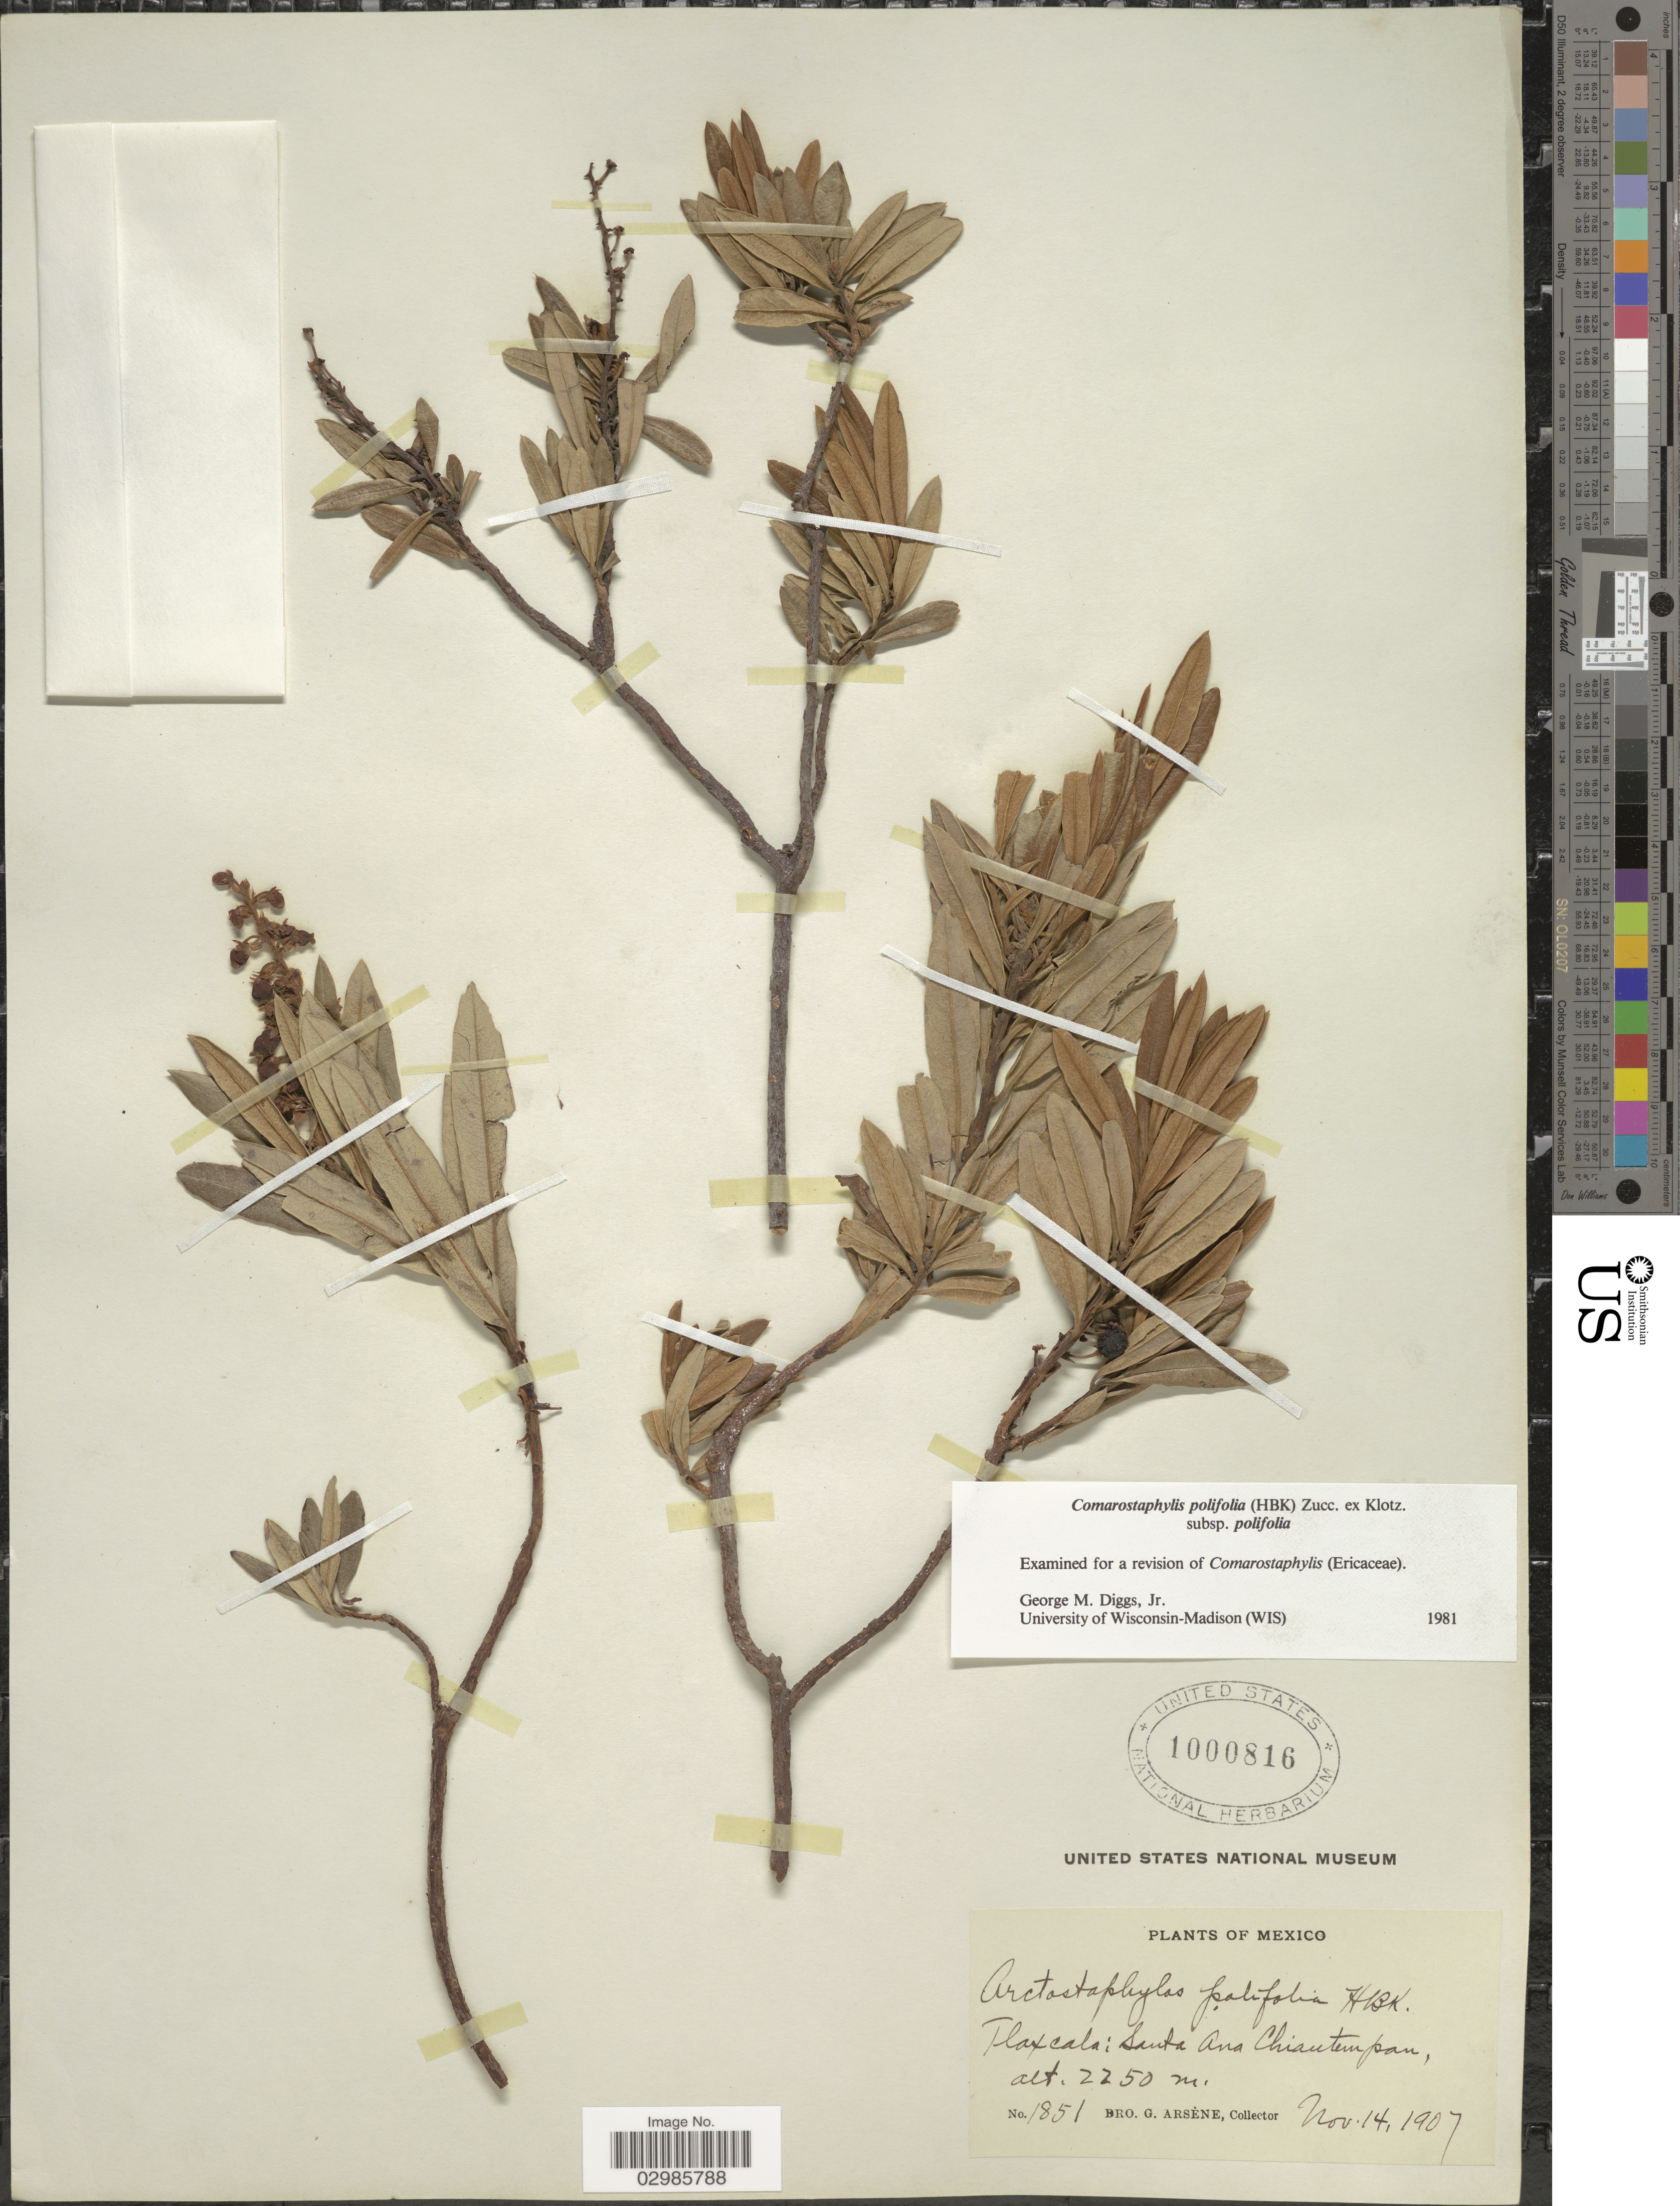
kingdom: Plantae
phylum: Tracheophyta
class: Magnoliopsida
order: Ericales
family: Ericaceae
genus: Comarostaphylis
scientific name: Comarostaphylis polifolia subsp. polifolia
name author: (Kunth) Zucc. ex Klotzsch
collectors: Bro. G. Arsène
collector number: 1851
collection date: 1907-11-14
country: Mexico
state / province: Tlaxcala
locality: Santa Ana Chiantempan.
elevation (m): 2250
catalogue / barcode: US 1000816